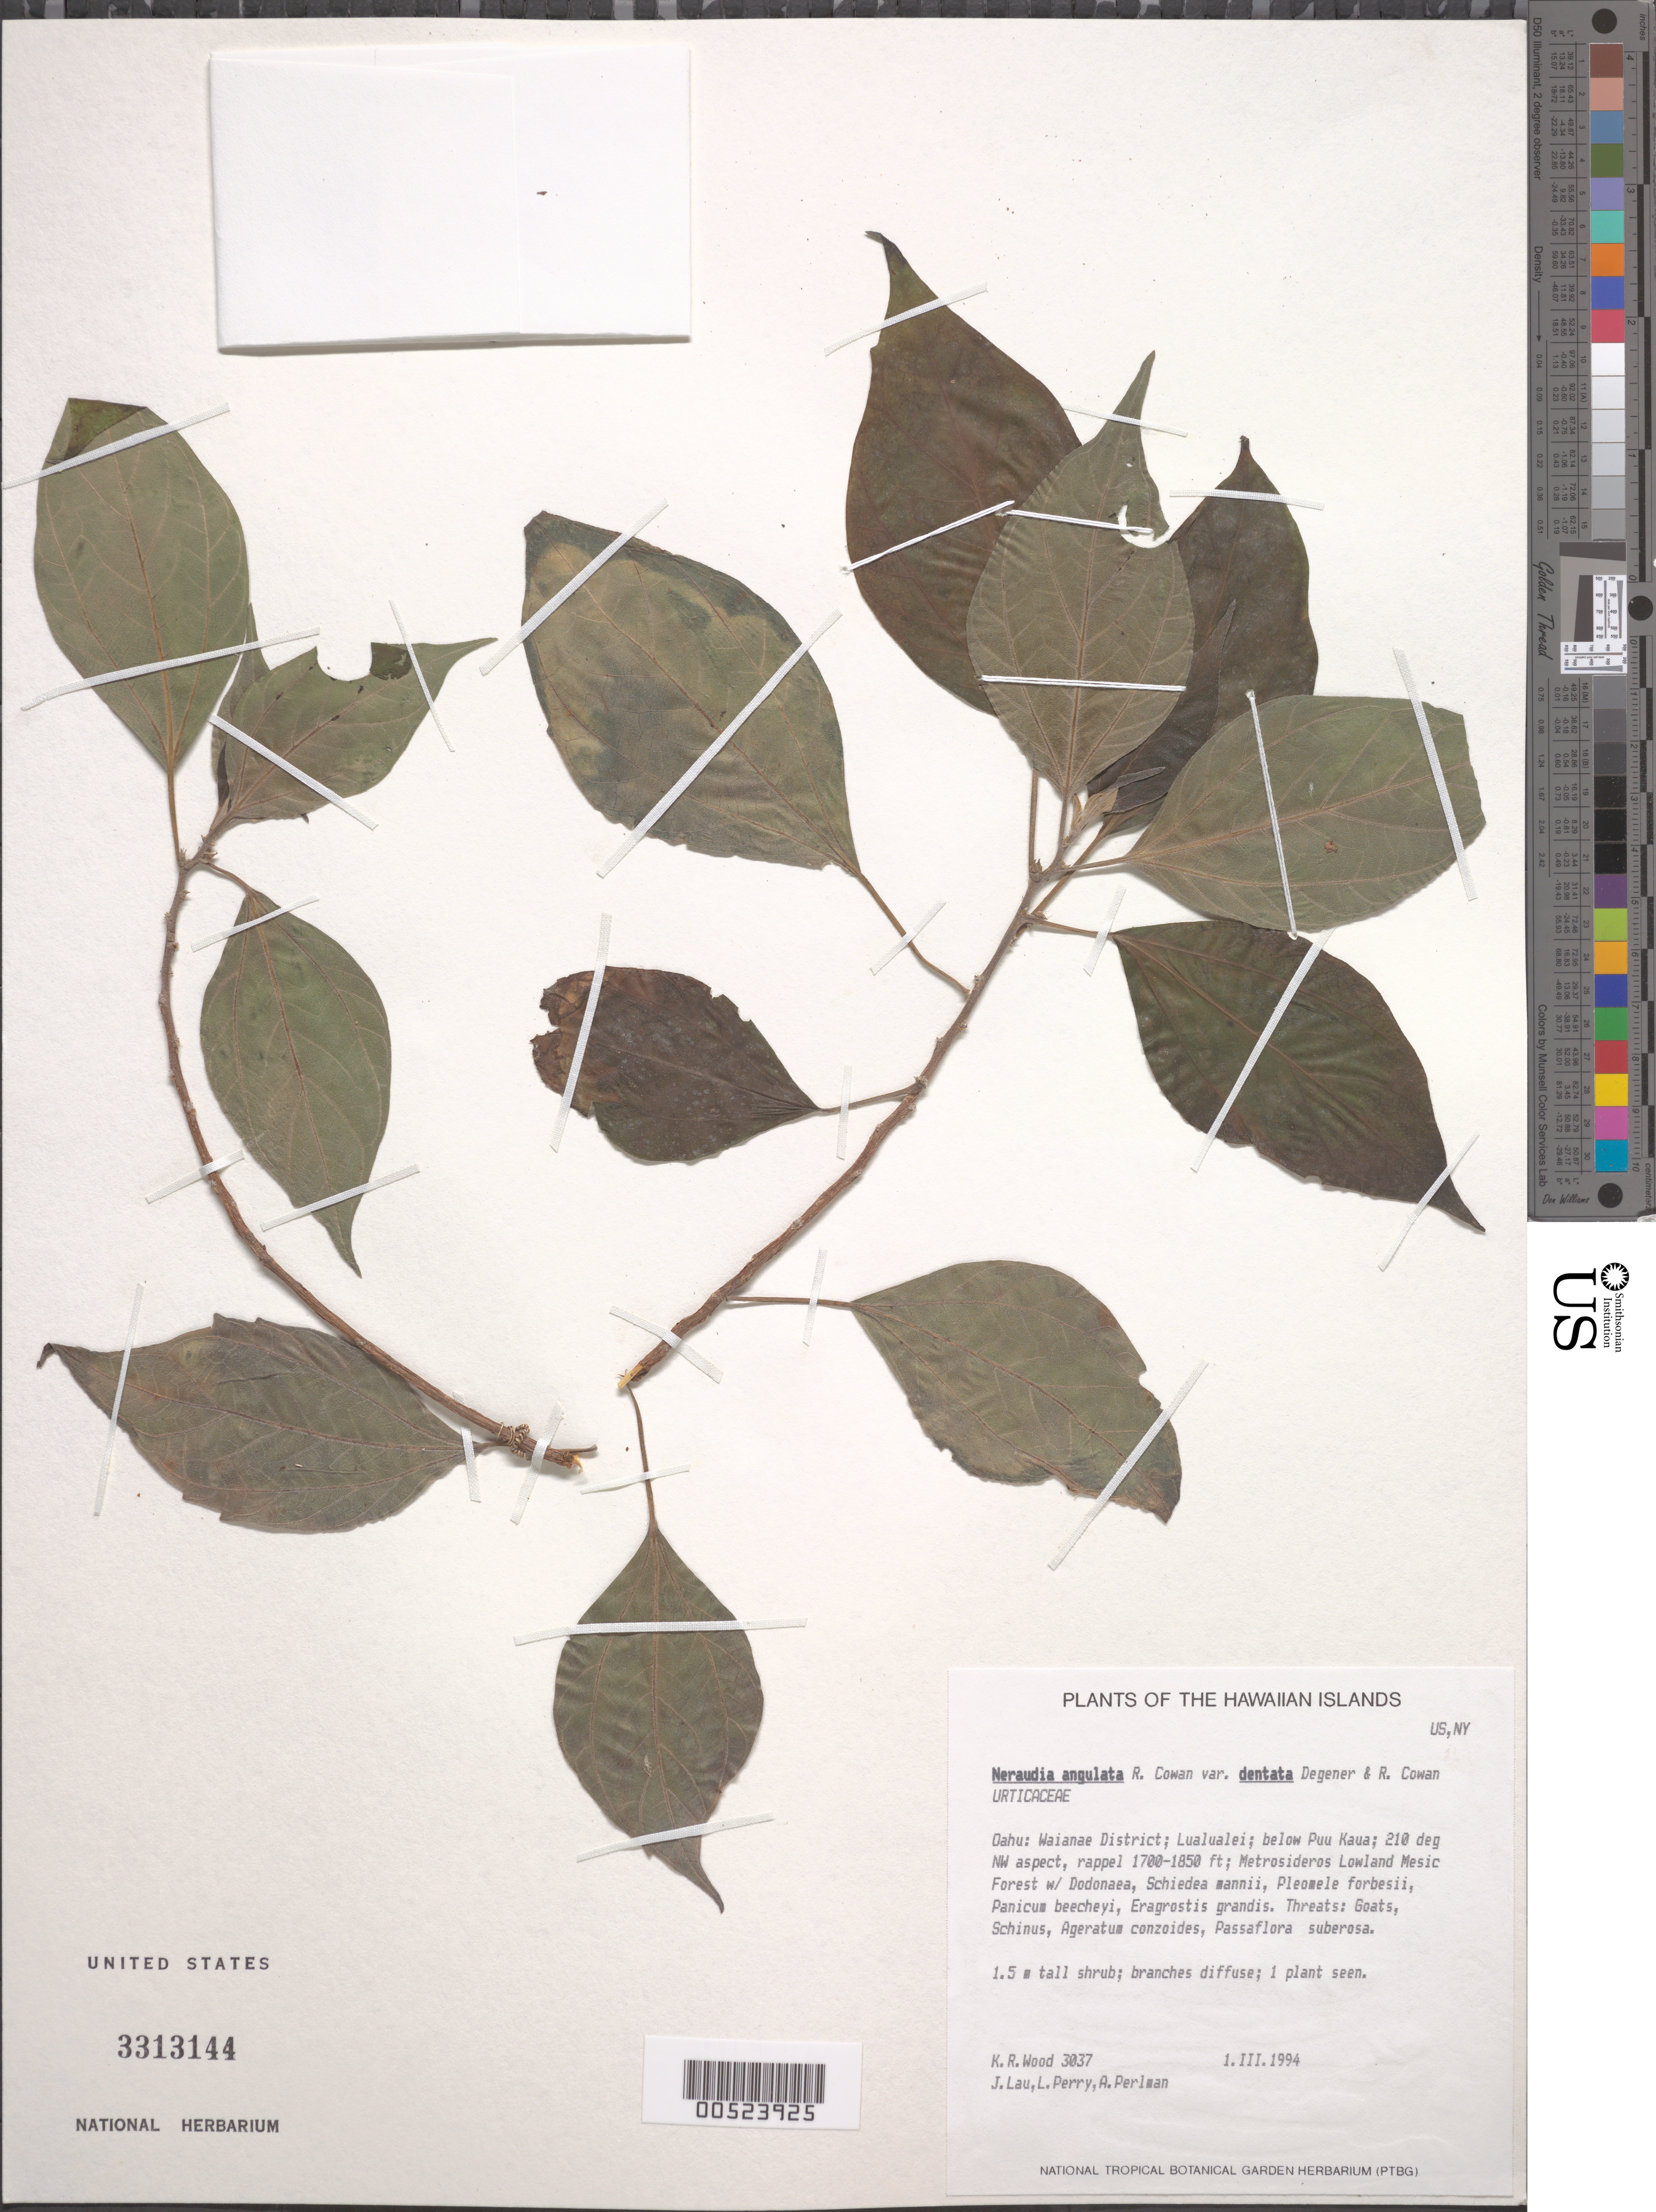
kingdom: Plantae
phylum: Tracheophyta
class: Magnoliopsida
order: Rosales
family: Urticaceae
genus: Neraudia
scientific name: Neraudia angulata var. dentata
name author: R.S. Cowan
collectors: K. R. Wood, J. Lau, L. Perry & S. P. Perlman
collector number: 3037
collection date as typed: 1 Mar 1994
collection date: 1994-03-01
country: United States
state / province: Hawaii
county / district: Honolulu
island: Oahu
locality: Waianae Dist, Lualualei, below Puu Kaua, 210 deg NW aspect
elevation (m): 518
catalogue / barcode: US 3313144